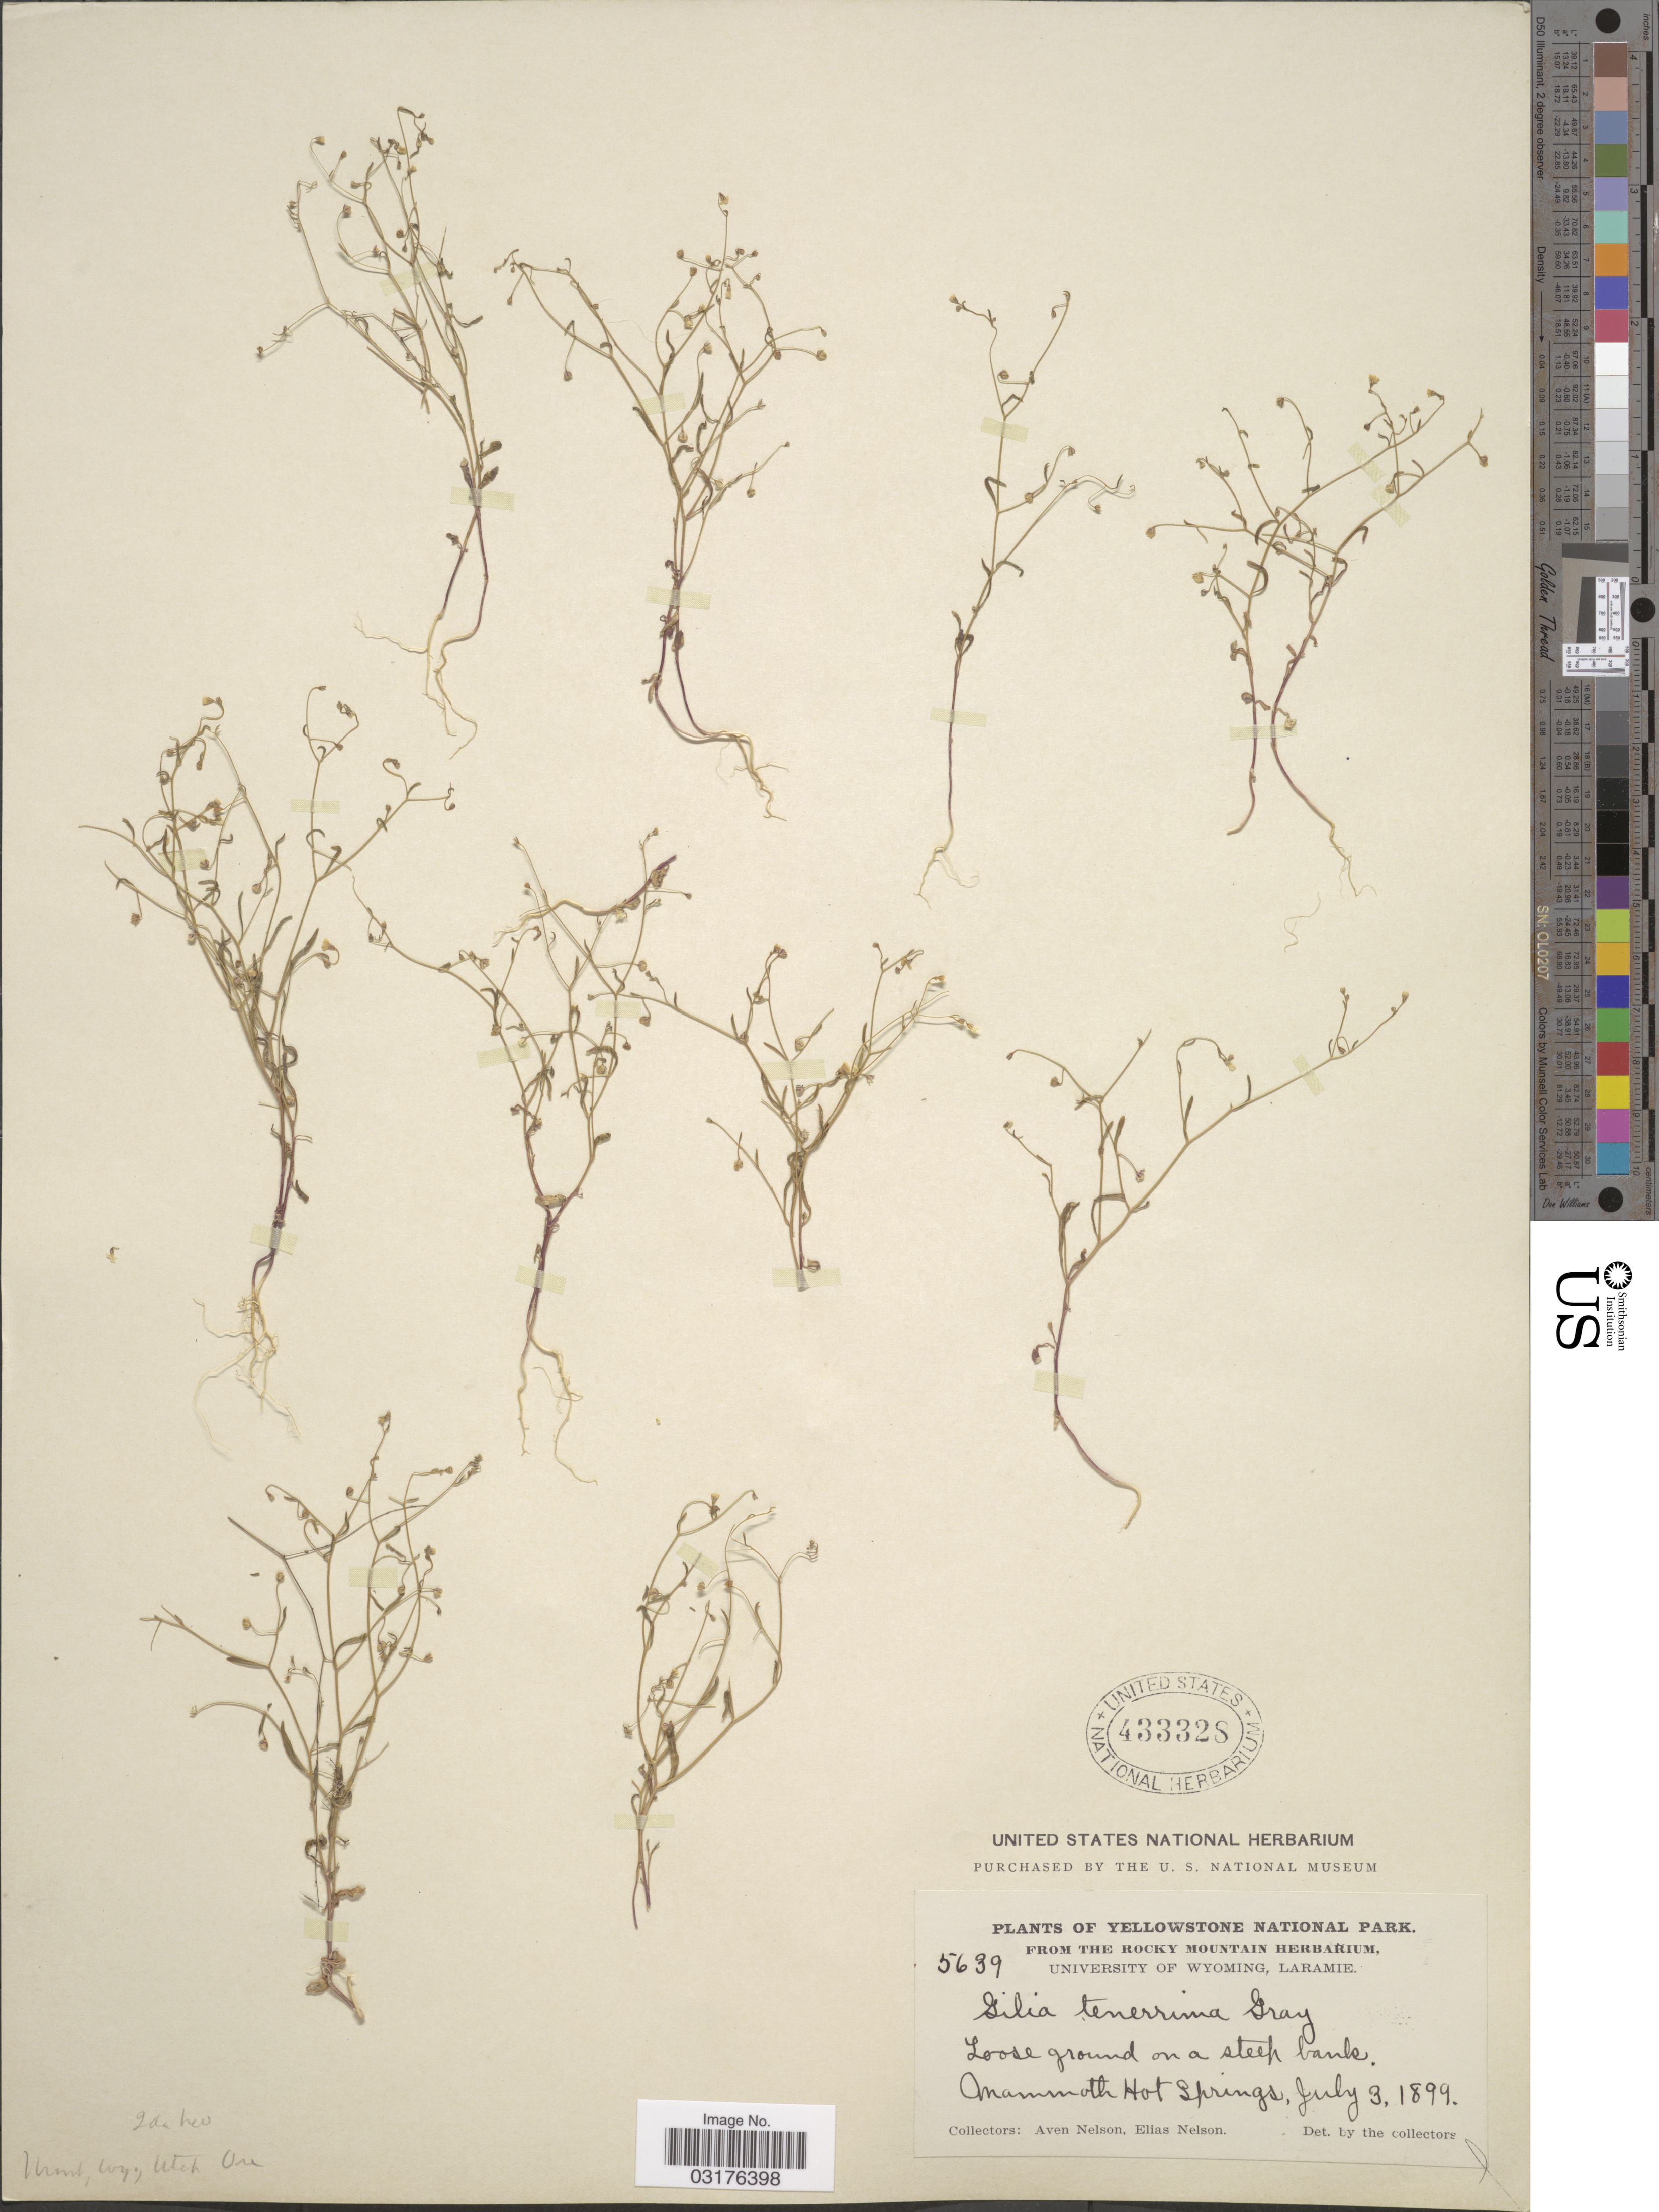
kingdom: Plantae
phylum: Tracheophyta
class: Magnoliopsida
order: Ericales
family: Polemoniaceae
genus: Lathrocasis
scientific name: Lathrocasis tenerrima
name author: (A. Gray) L.A. Johnson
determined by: Strong, Mark T., (BOT), Smithsonian Institution - National Museum of Natural History (UNITED STATES)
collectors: A. Nelson & E. Nelson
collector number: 5639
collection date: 1899-07-03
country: United States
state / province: Wyoming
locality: Yellowstone National Park. Mammoth Hot Springs.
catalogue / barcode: US 433328